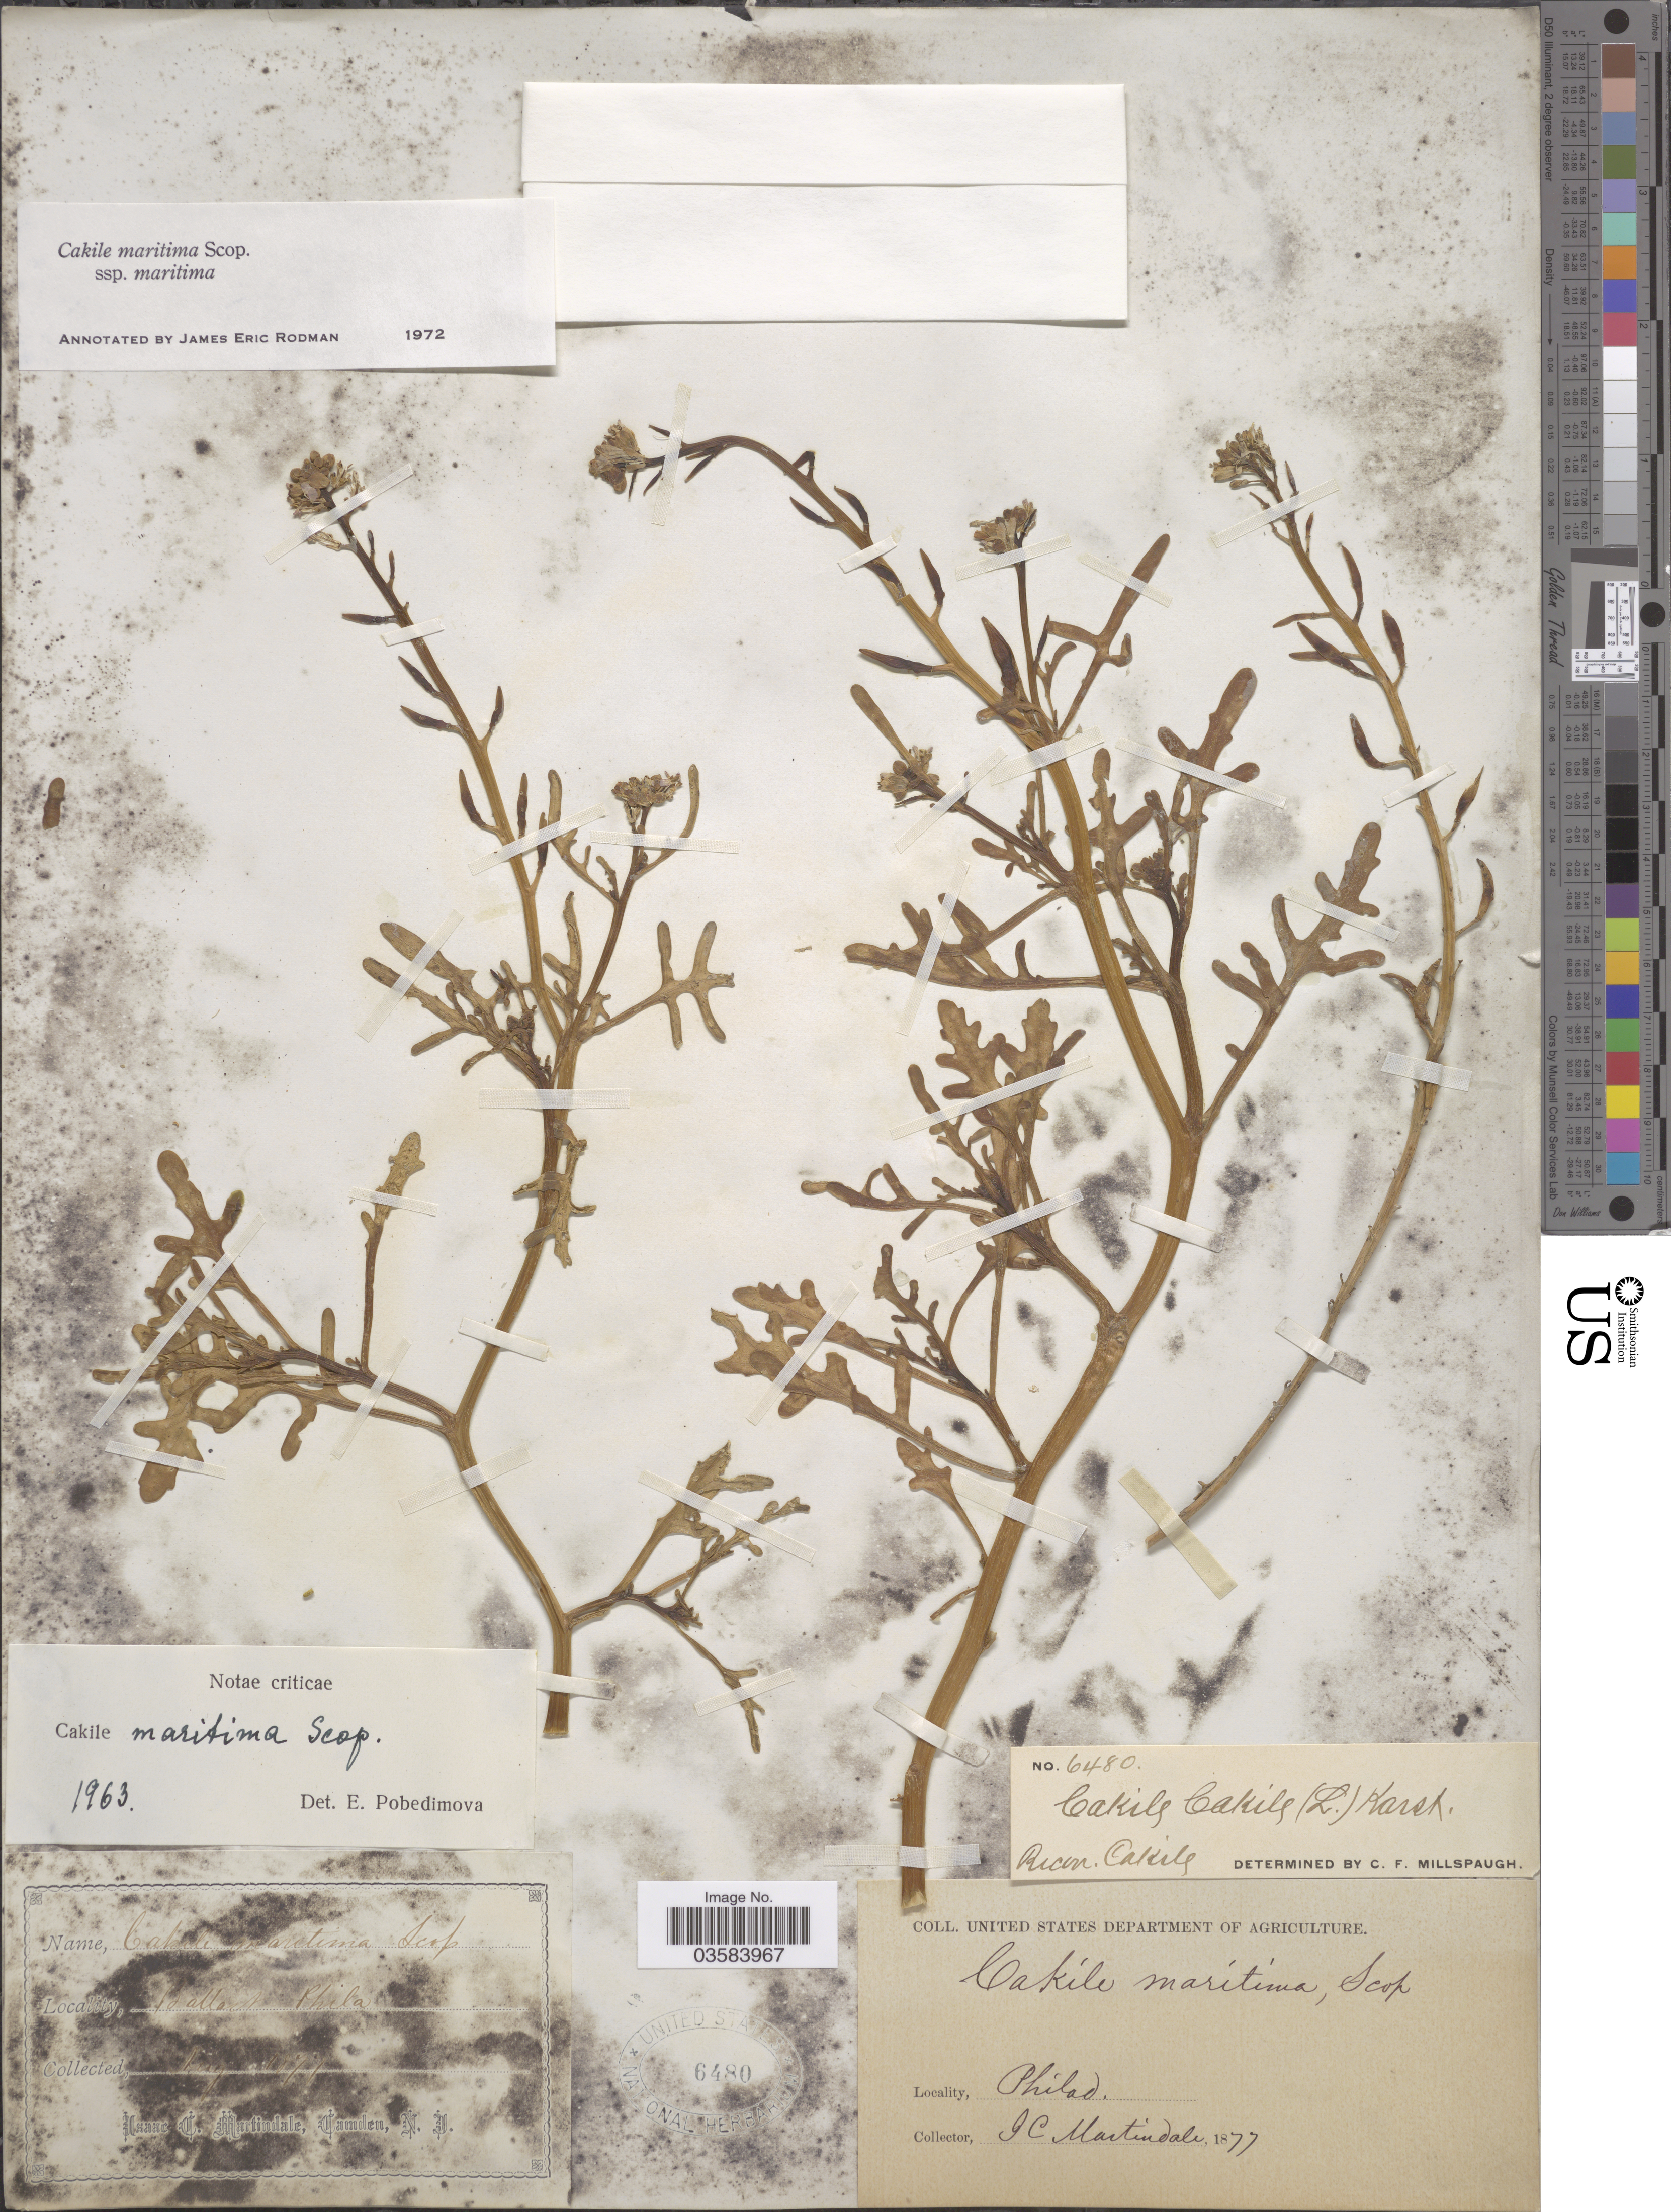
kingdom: Plantae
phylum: Tracheophyta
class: Magnoliopsida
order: Brassicales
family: Brassicaceae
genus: Cakile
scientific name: Cakile maritima subsp. maritima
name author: Scop.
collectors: J. Martindale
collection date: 1877-08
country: United States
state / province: New Jersey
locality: Ballast Phila.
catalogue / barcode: US 6480